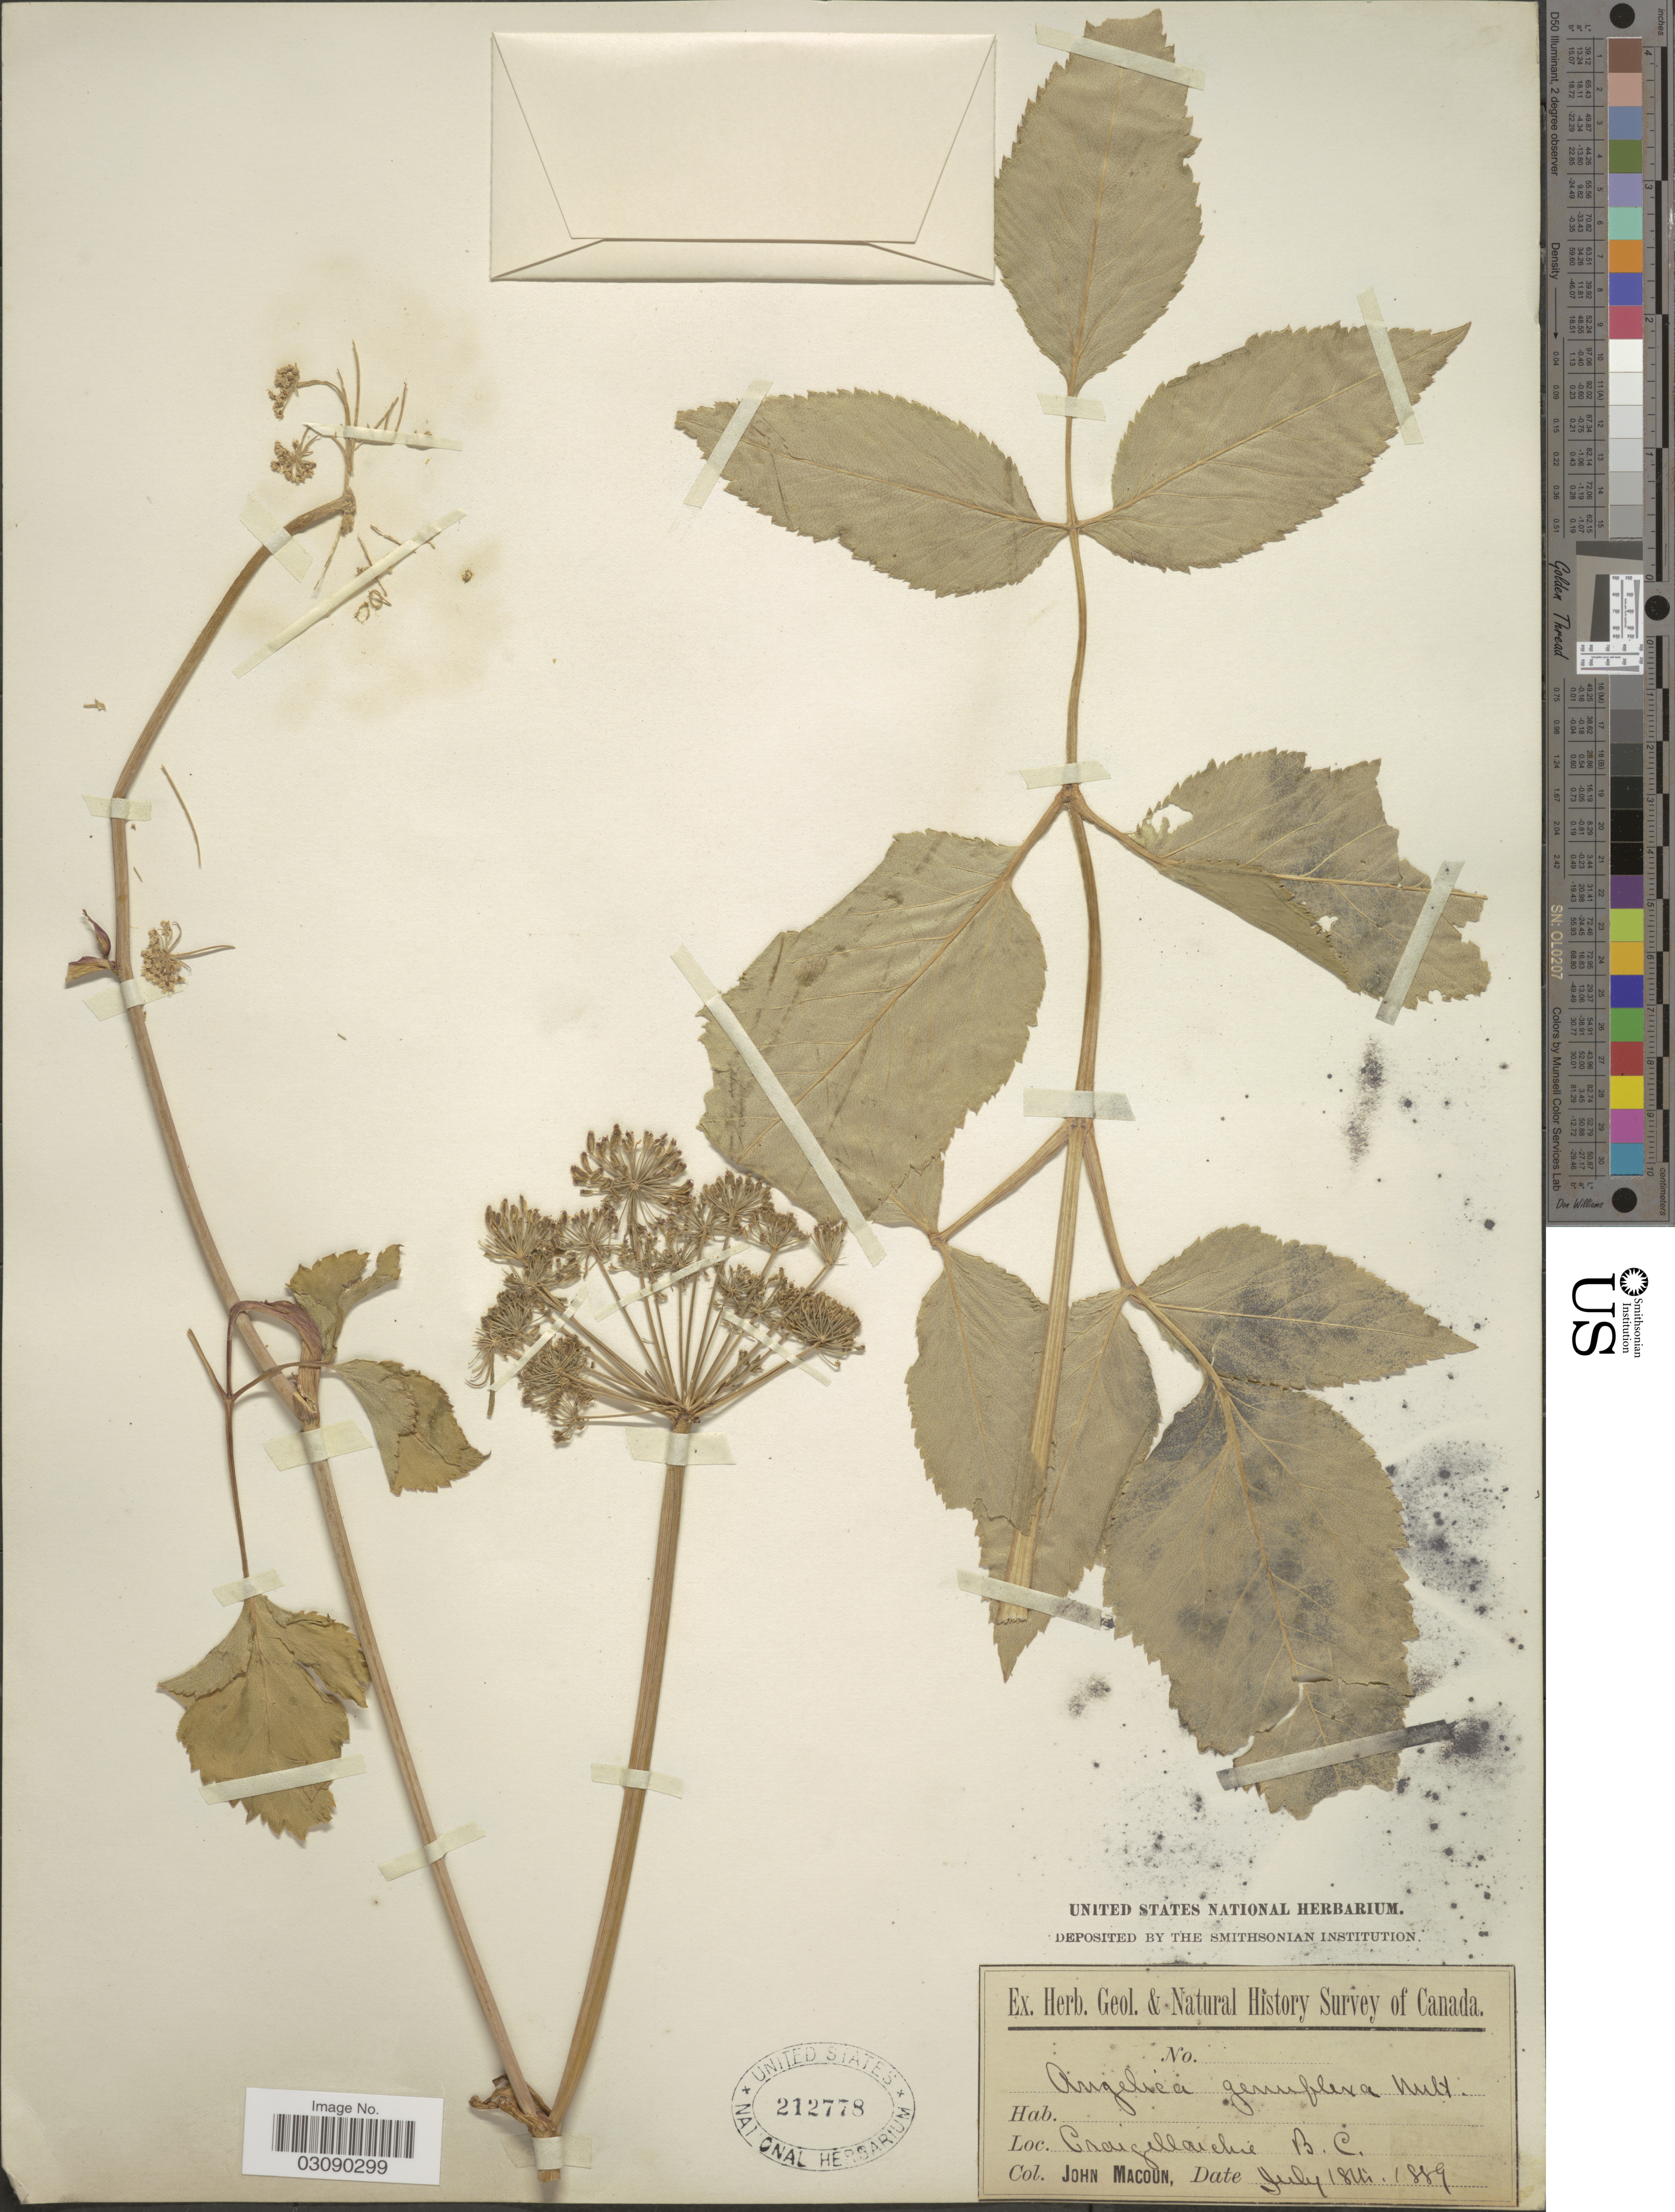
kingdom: Plantae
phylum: Tracheophyta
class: Magnoliopsida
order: Apiales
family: Apiaceae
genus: Angelica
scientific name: Angelica genuflexa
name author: Nutt.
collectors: J. Macoun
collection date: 1889-07-18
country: Canada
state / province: British Columbia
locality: Craigellaichie.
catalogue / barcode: US 212778